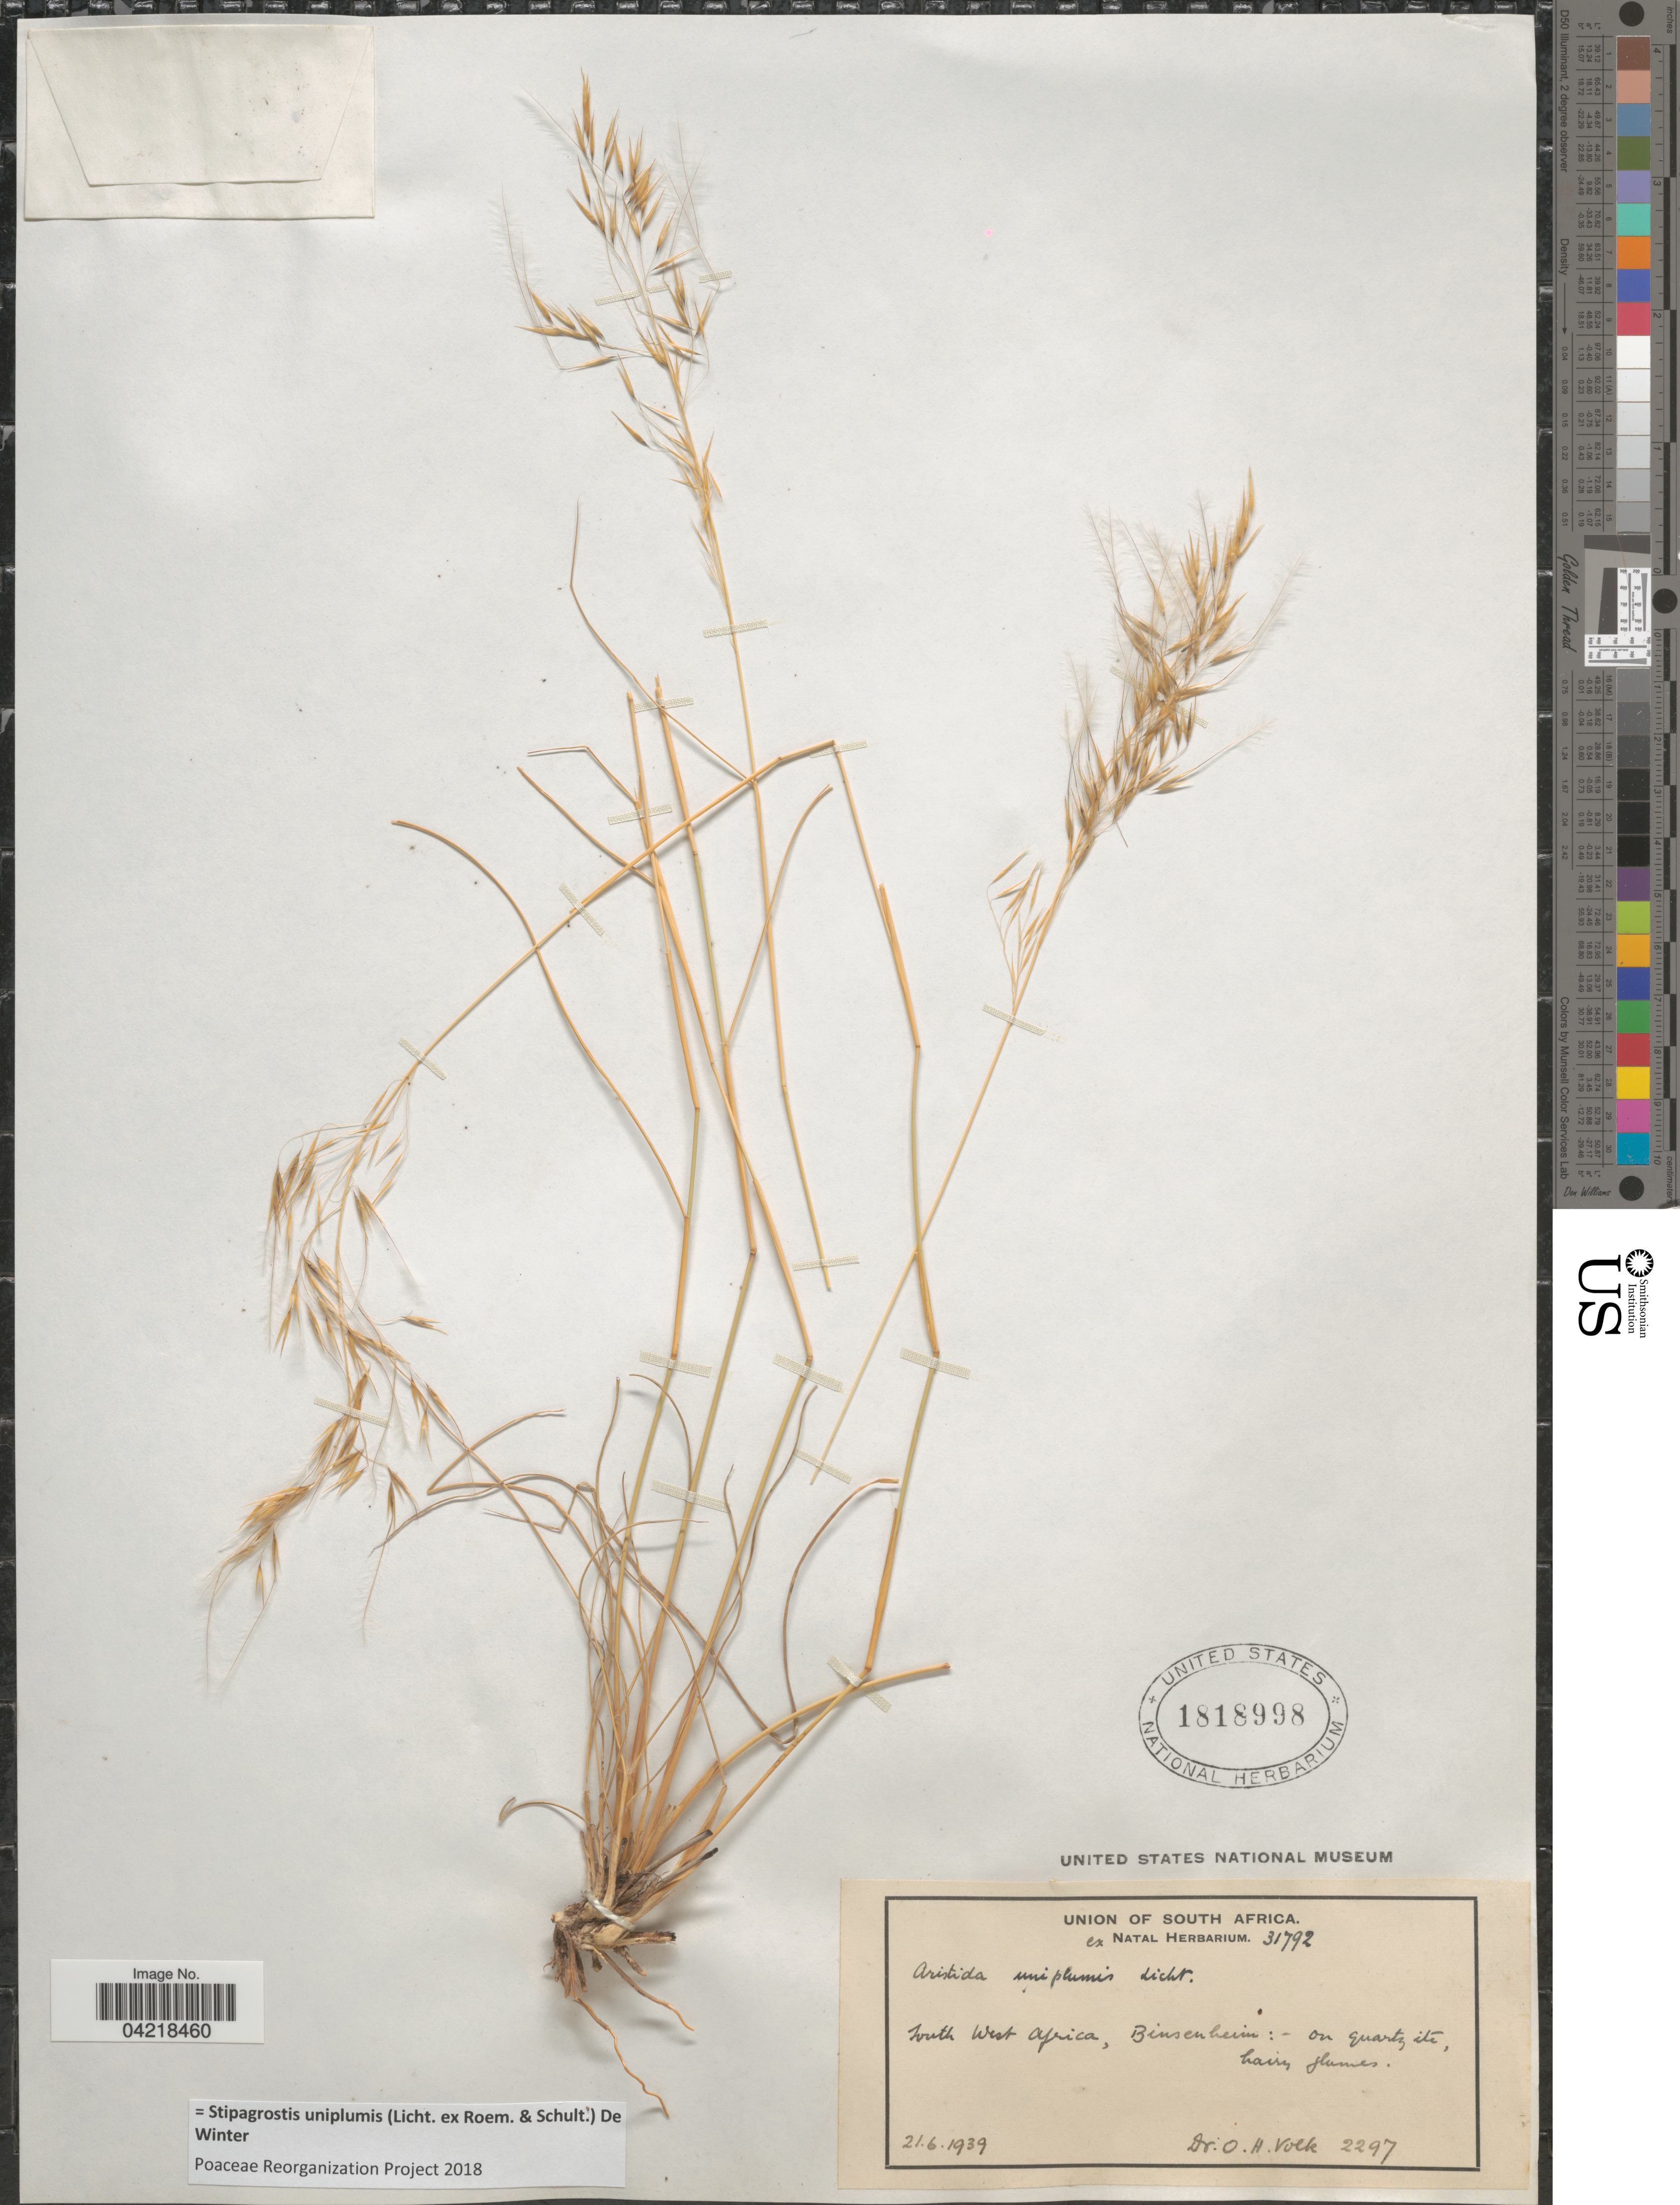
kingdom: Plantae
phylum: Tracheophyta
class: Liliopsida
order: Poales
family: Poaceae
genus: Stipagrostis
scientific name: Stipagrostis uniplumis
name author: (Licht.) De Winter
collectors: O. Volk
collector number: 2297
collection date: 1939-06-21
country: Namibia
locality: Union of South Africa. South West Africa, Binsenheim.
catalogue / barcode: US 1818998